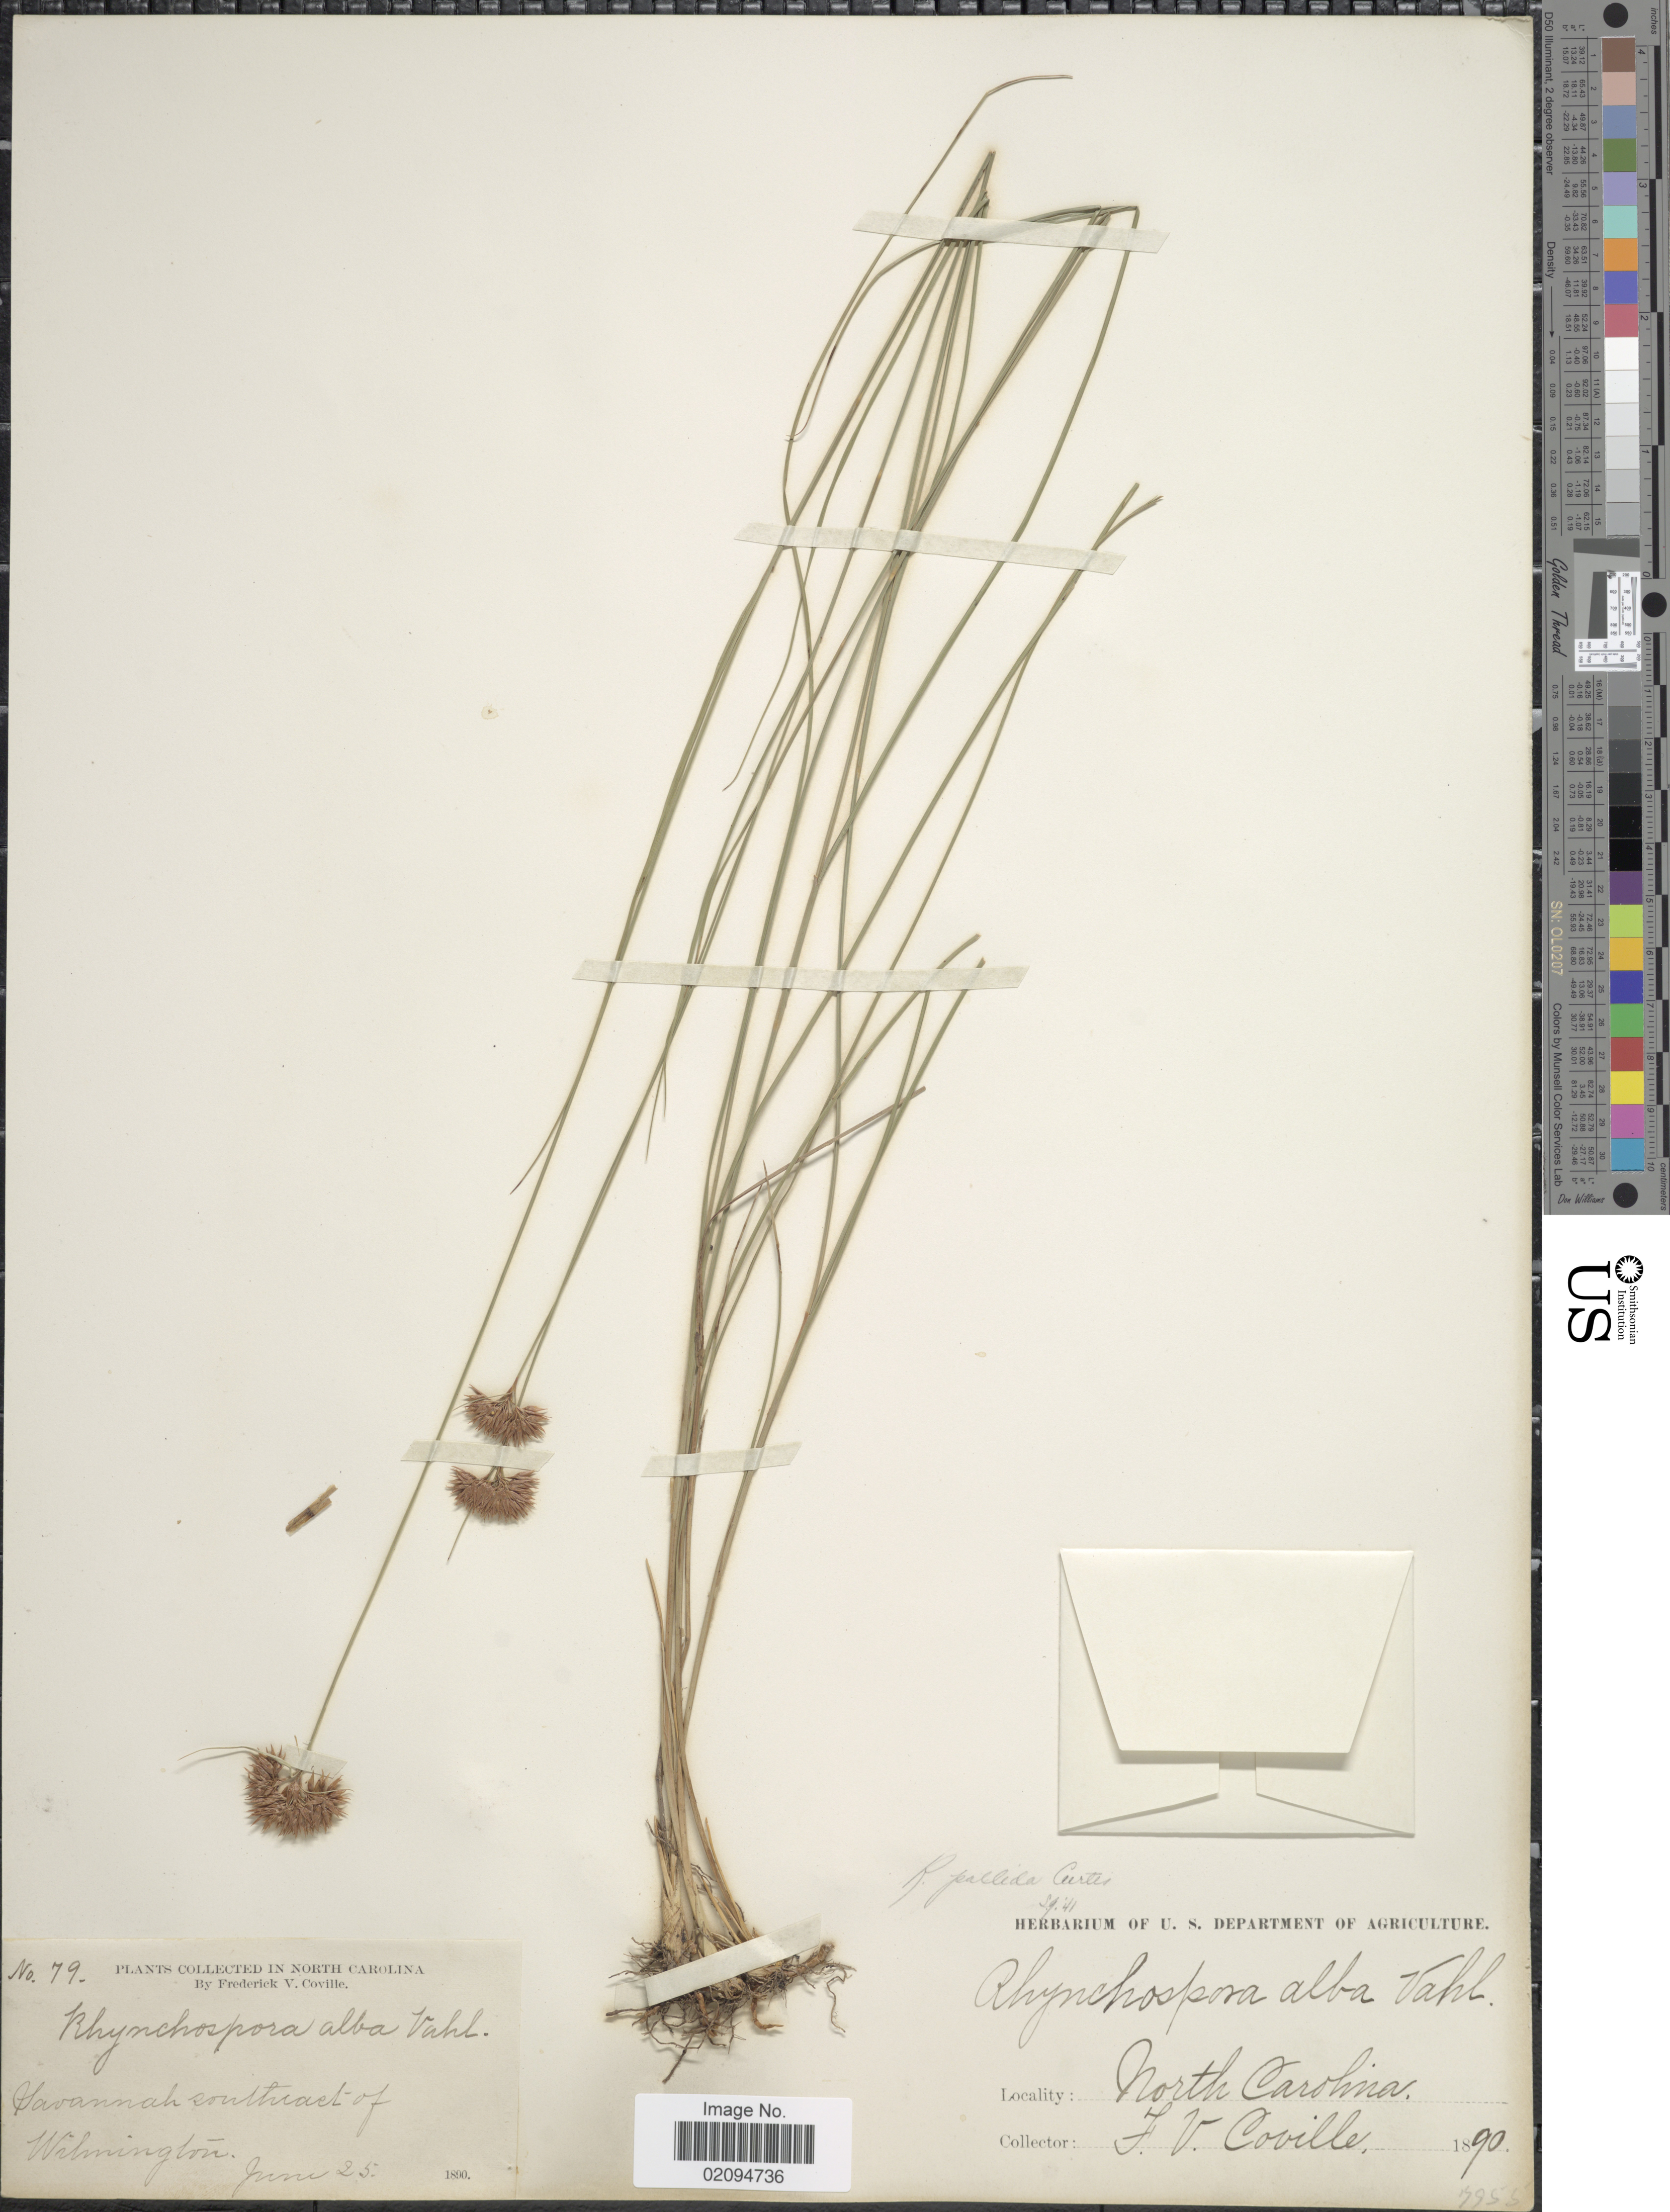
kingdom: Plantae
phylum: Tracheophyta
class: Liliopsida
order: Poales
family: Cyperaceae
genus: Rhynchospora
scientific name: Rhynchospora pallida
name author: M.A. Curtis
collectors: F. V. Coville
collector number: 79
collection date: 1890-06-25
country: United States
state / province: North Carolina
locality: Southeast of Wilmington